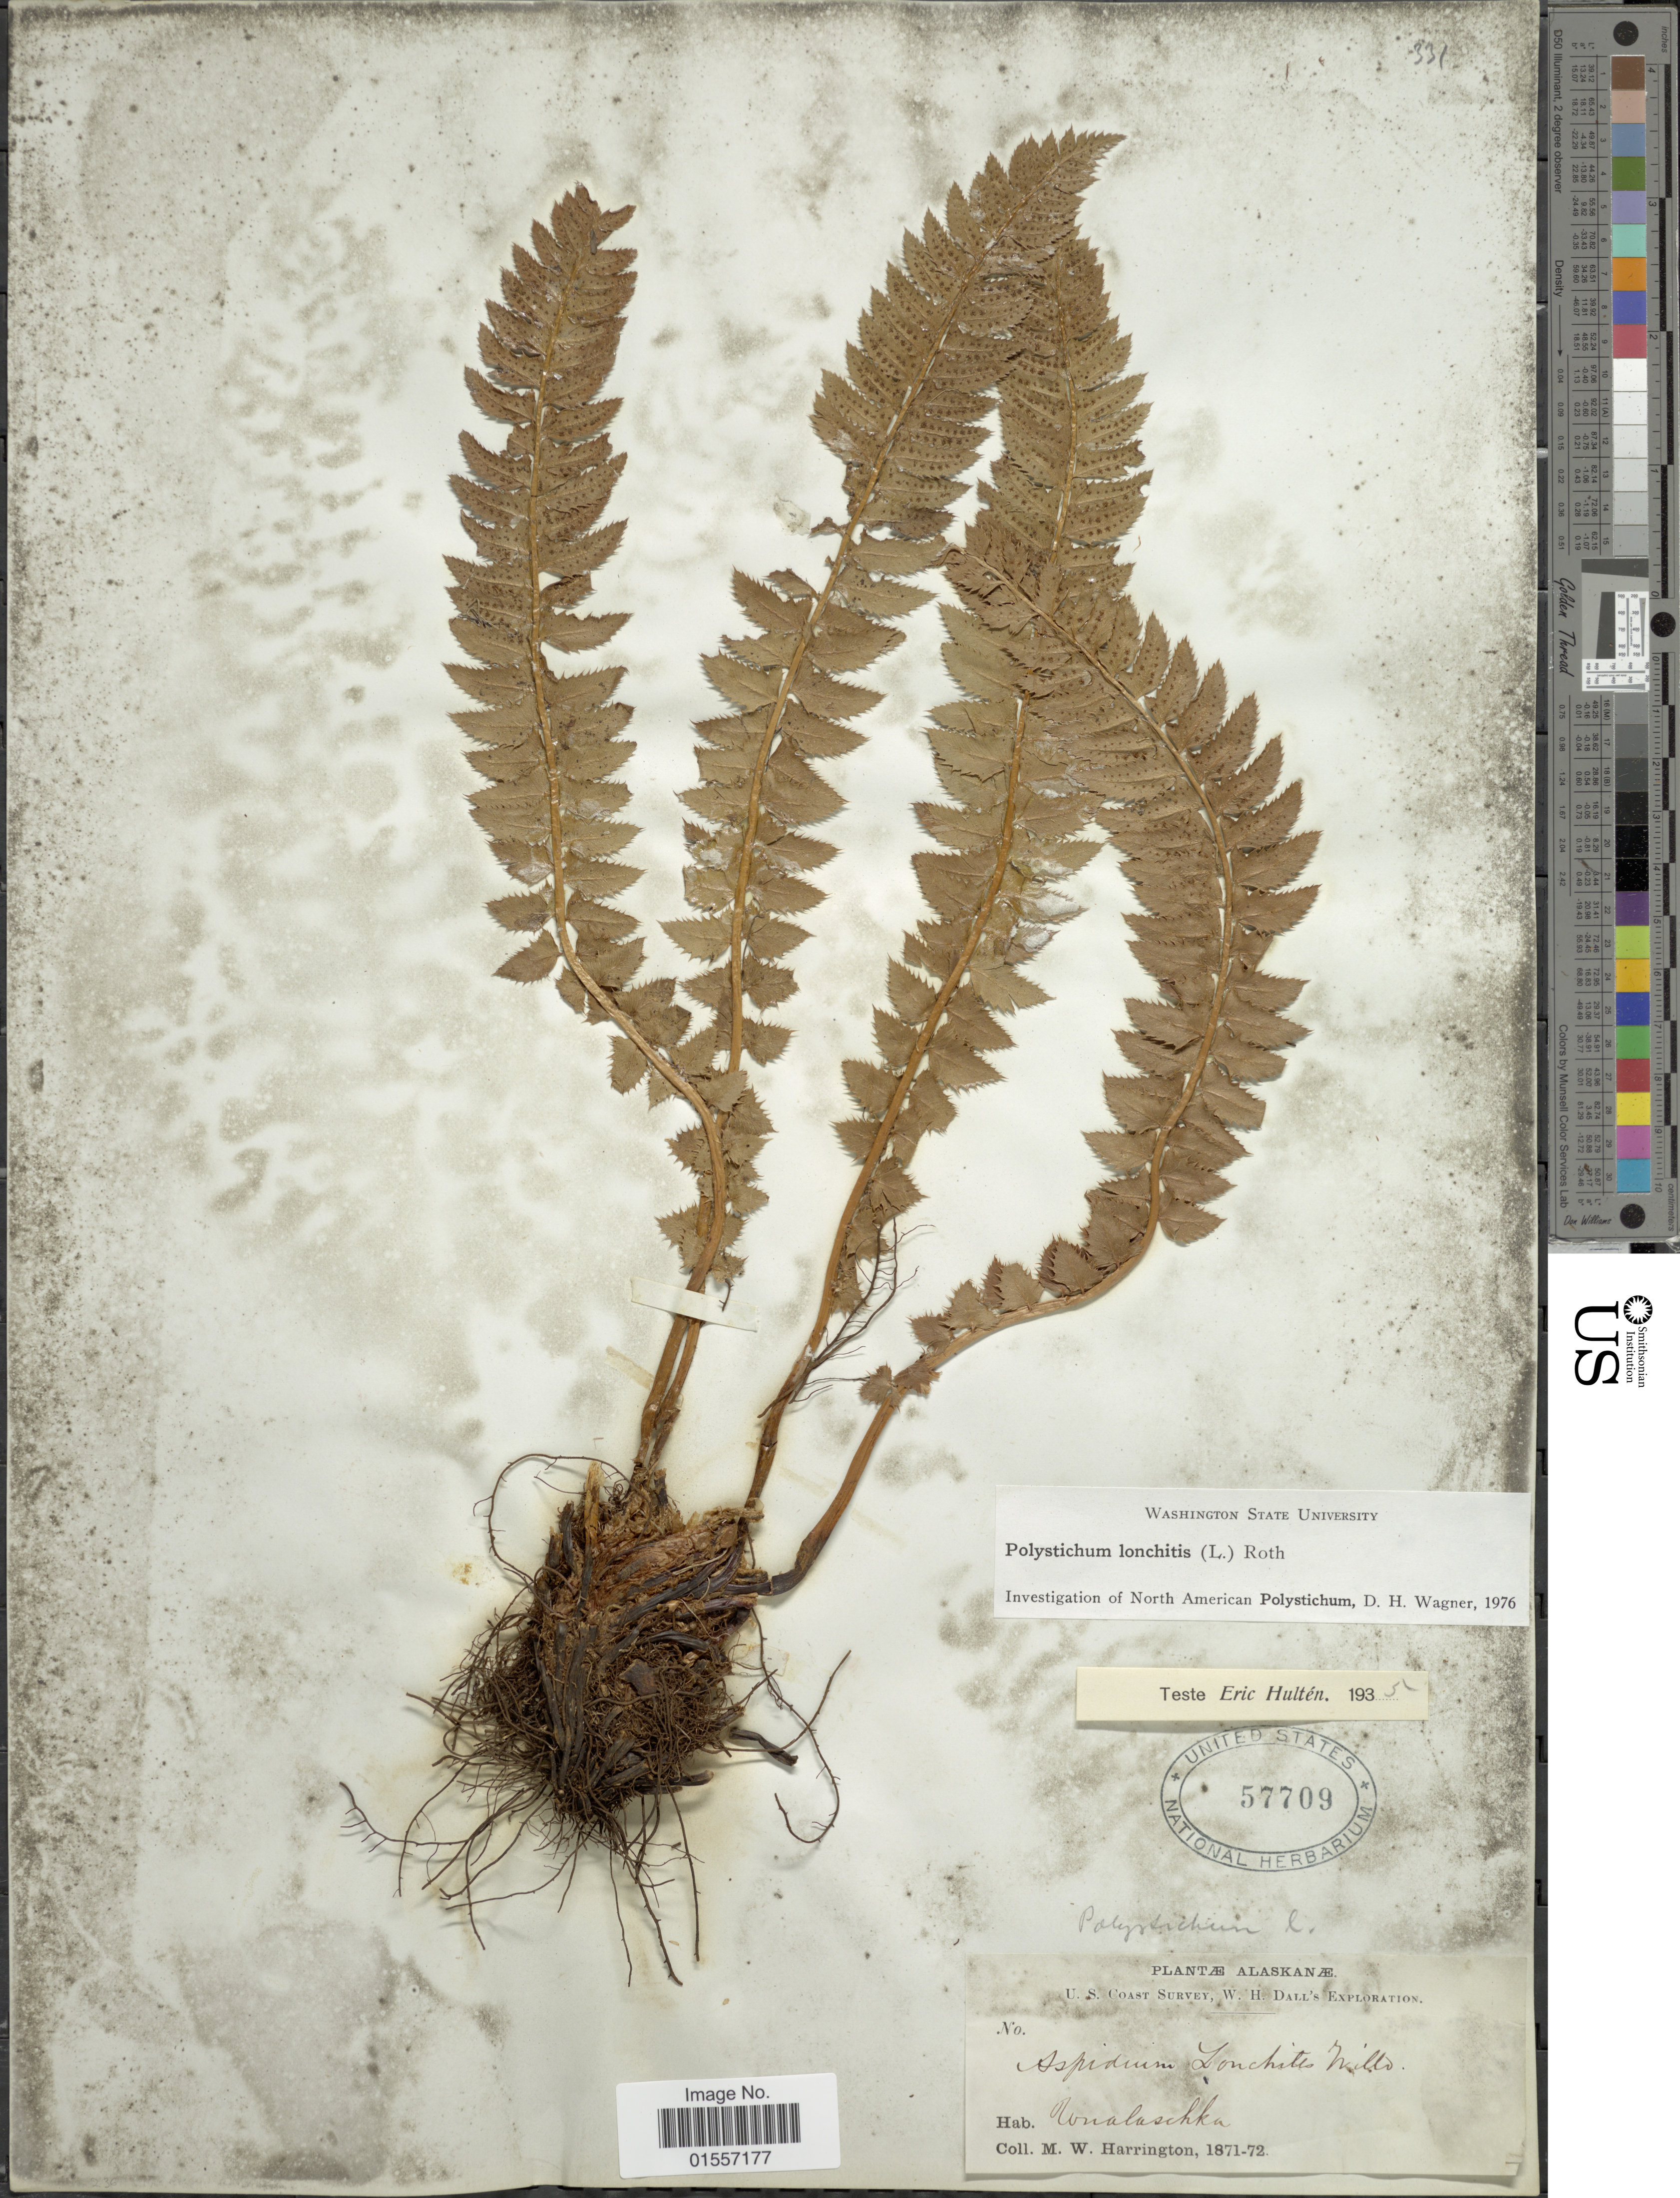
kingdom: Plantae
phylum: Tracheophyta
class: Polypodiopsida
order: Polypodiales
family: Dryopteridaceae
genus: Polystichum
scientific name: Polystichum lonchitis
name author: (Roth) L.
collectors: M. W. Harrington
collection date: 1871/1872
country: United States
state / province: Alaska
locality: Unalaschka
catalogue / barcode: US 57709